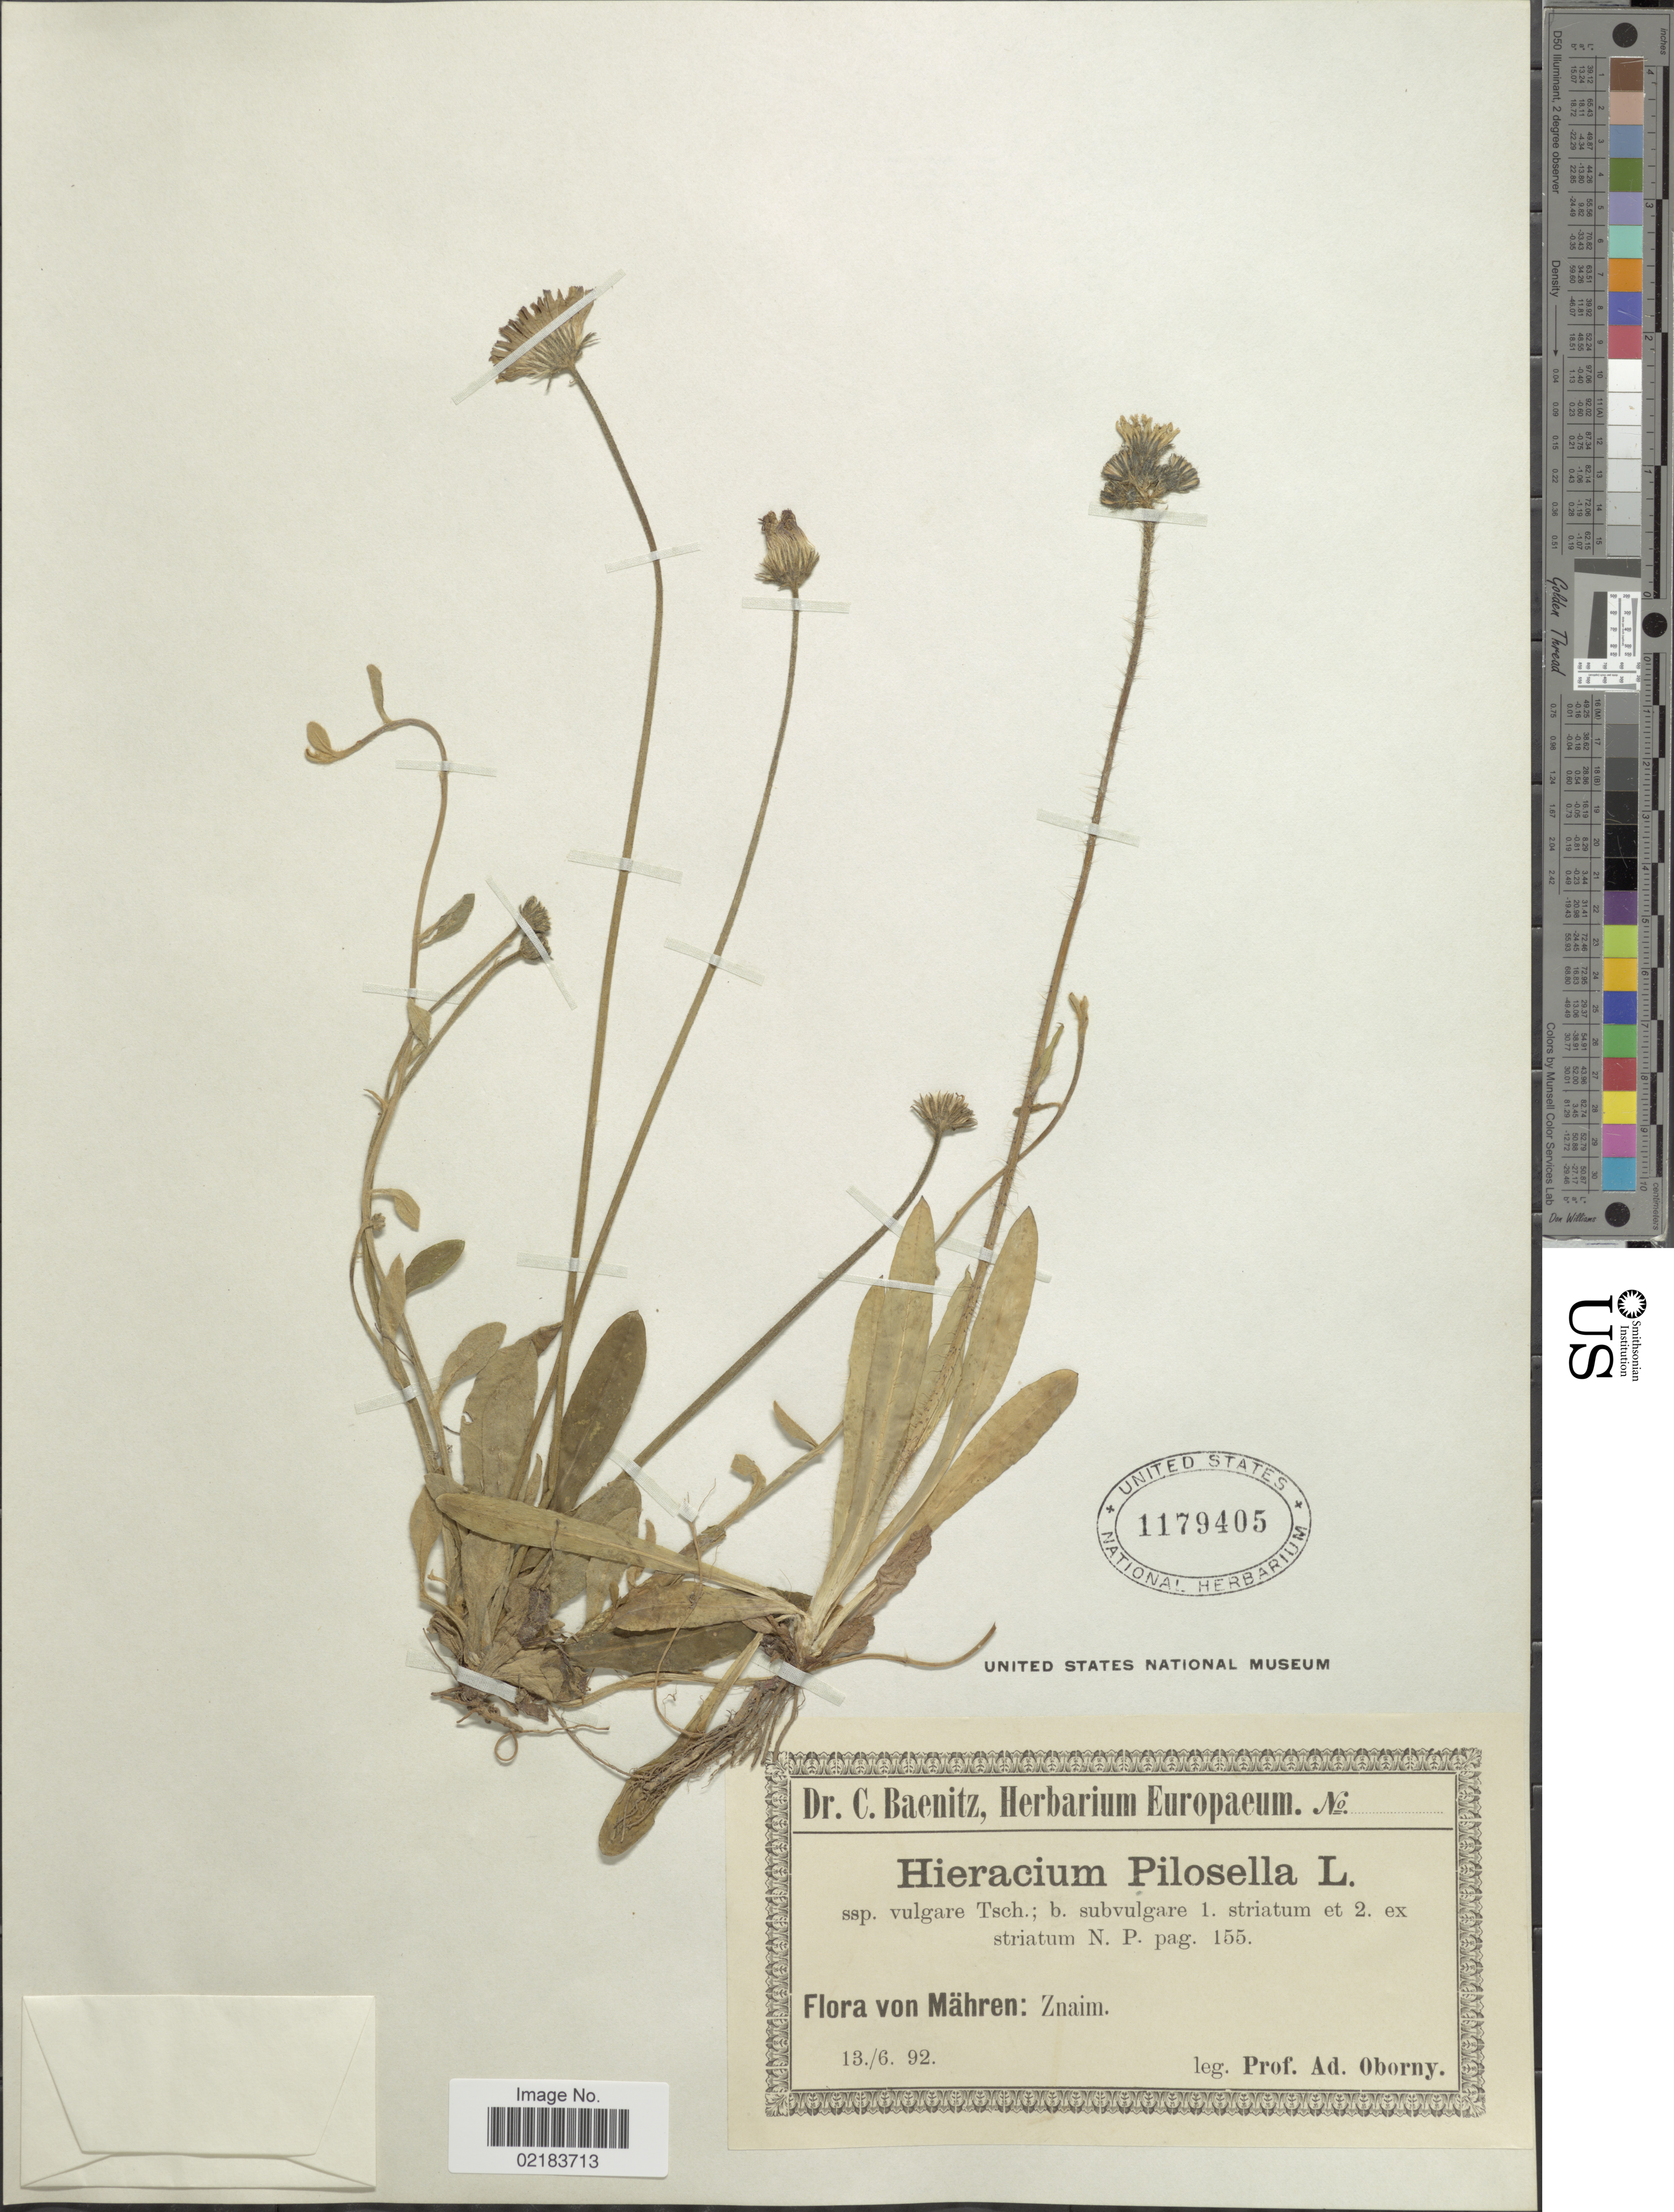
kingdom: Plantae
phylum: Tracheophyta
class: Magnoliopsida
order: Asterales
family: Asteraceae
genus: Pilosella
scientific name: Pilosella officinarum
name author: Vaill.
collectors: A. Oborny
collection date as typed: Transcribed d/m/y: 13/6/92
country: Czechia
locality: Mähren: Znaim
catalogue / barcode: US 1179405